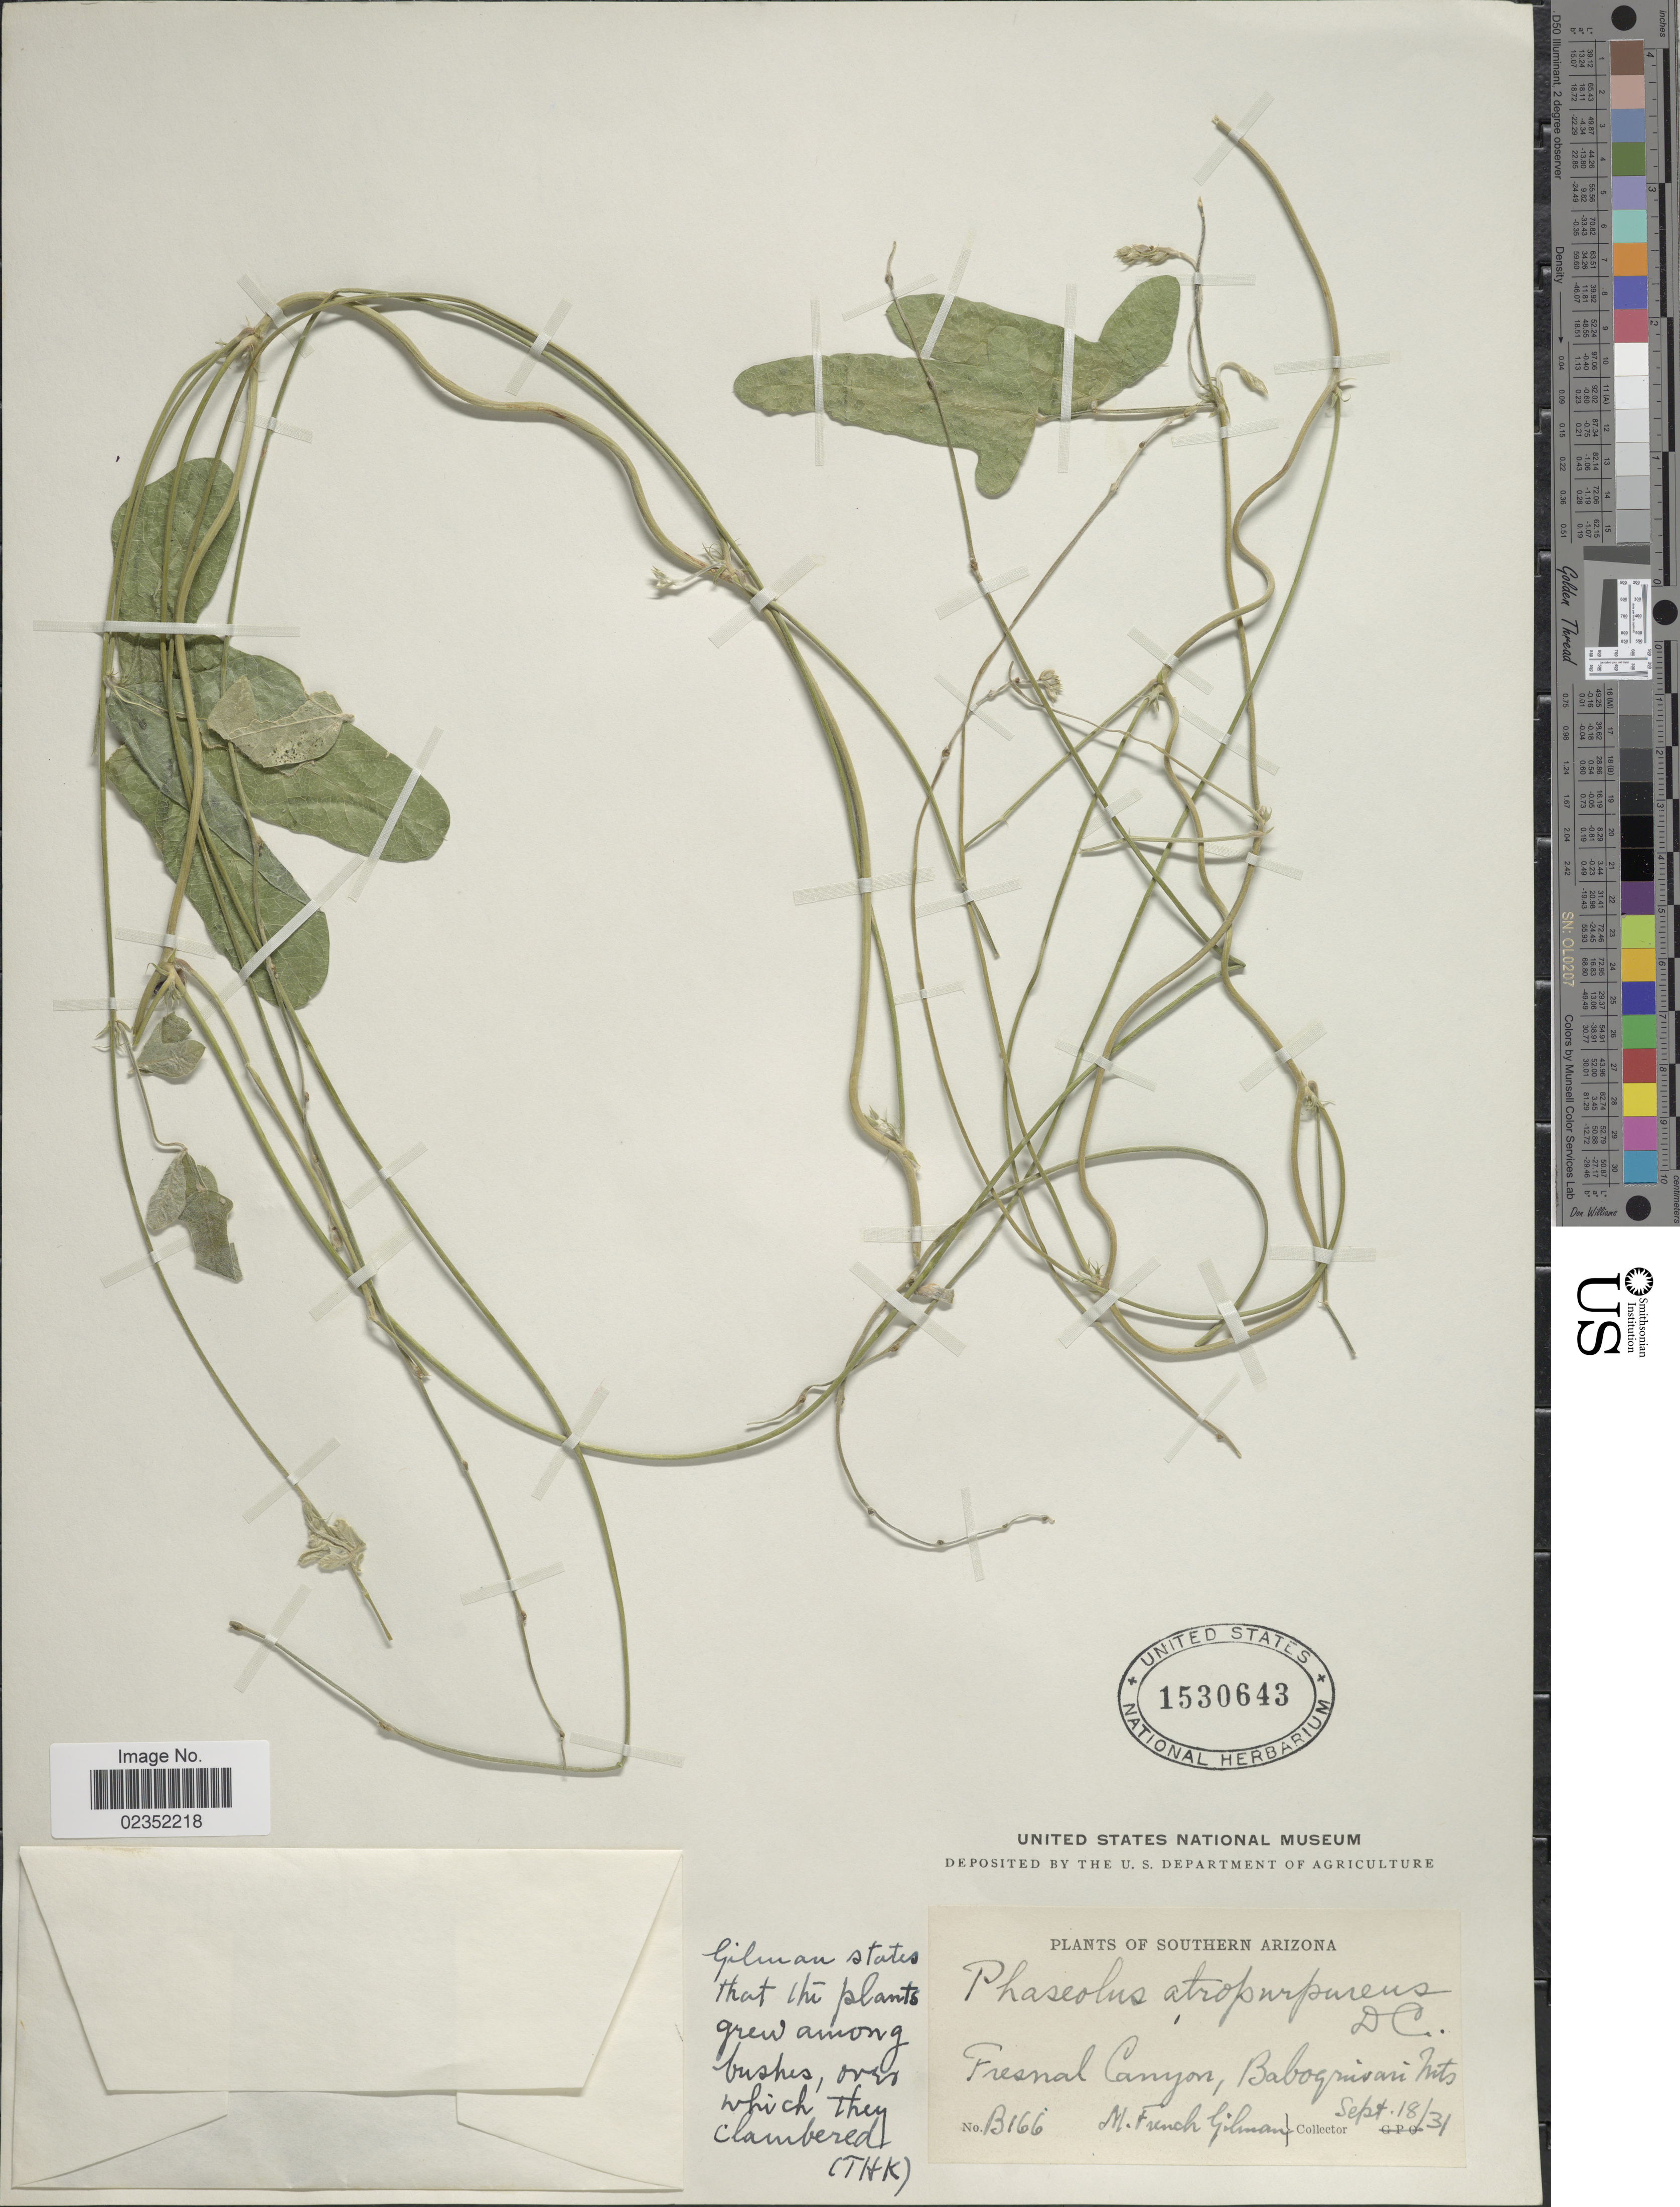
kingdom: Plantae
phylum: Tracheophyta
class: Magnoliopsida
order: Fabales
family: Fabaceae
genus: Macroptilium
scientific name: Macroptilium atropurpureum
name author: (DC.) Urb.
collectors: M. F. Gilman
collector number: B166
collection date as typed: Transcribed d/m/y: 18/9/31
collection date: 1931-09-18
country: United States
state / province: Arizona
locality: Southern Arizona. Fresnal Canyon, Baboquivari Mts.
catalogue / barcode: US 1530643